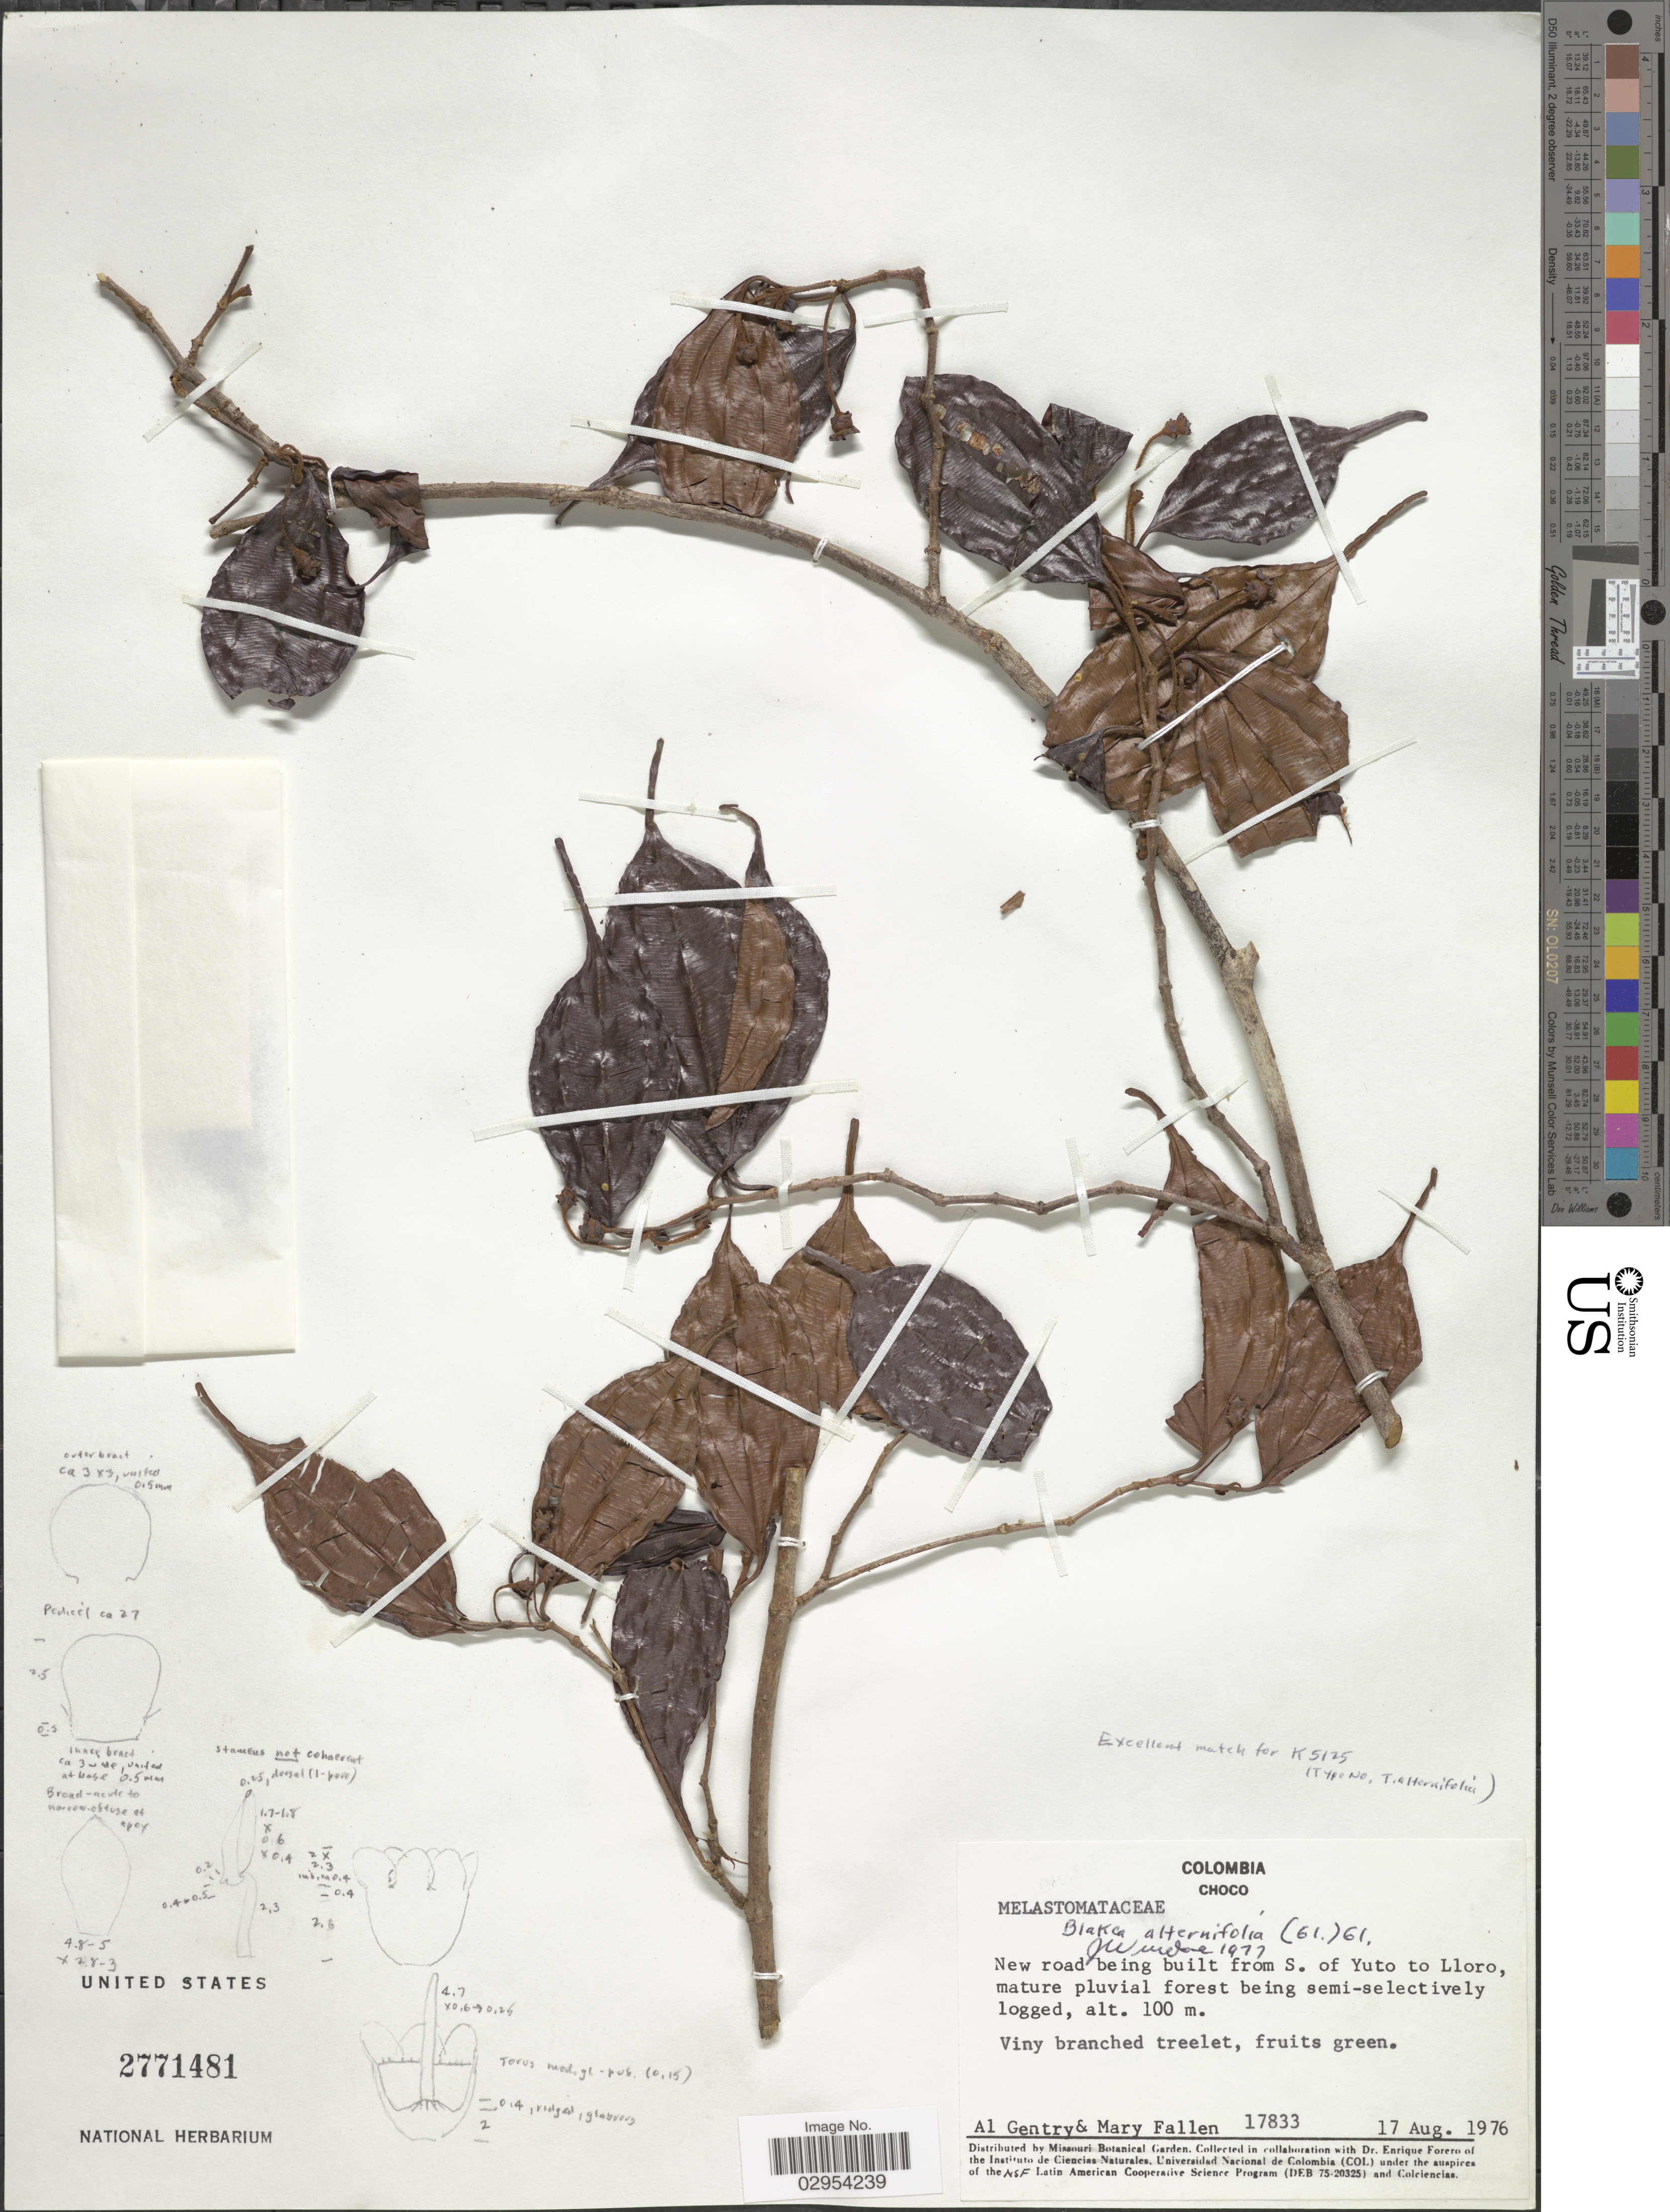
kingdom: Plantae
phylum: Tracheophyta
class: Magnoliopsida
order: Myrtales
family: Melastomataceae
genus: Topobea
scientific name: Topobea reducta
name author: Gleason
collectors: A. H. Gentry & M. Fallen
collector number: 17833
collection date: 1976-08-17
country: Colombia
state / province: Chocó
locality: New road being built from S. of Yuto to Lloro.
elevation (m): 100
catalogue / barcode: US 2771481